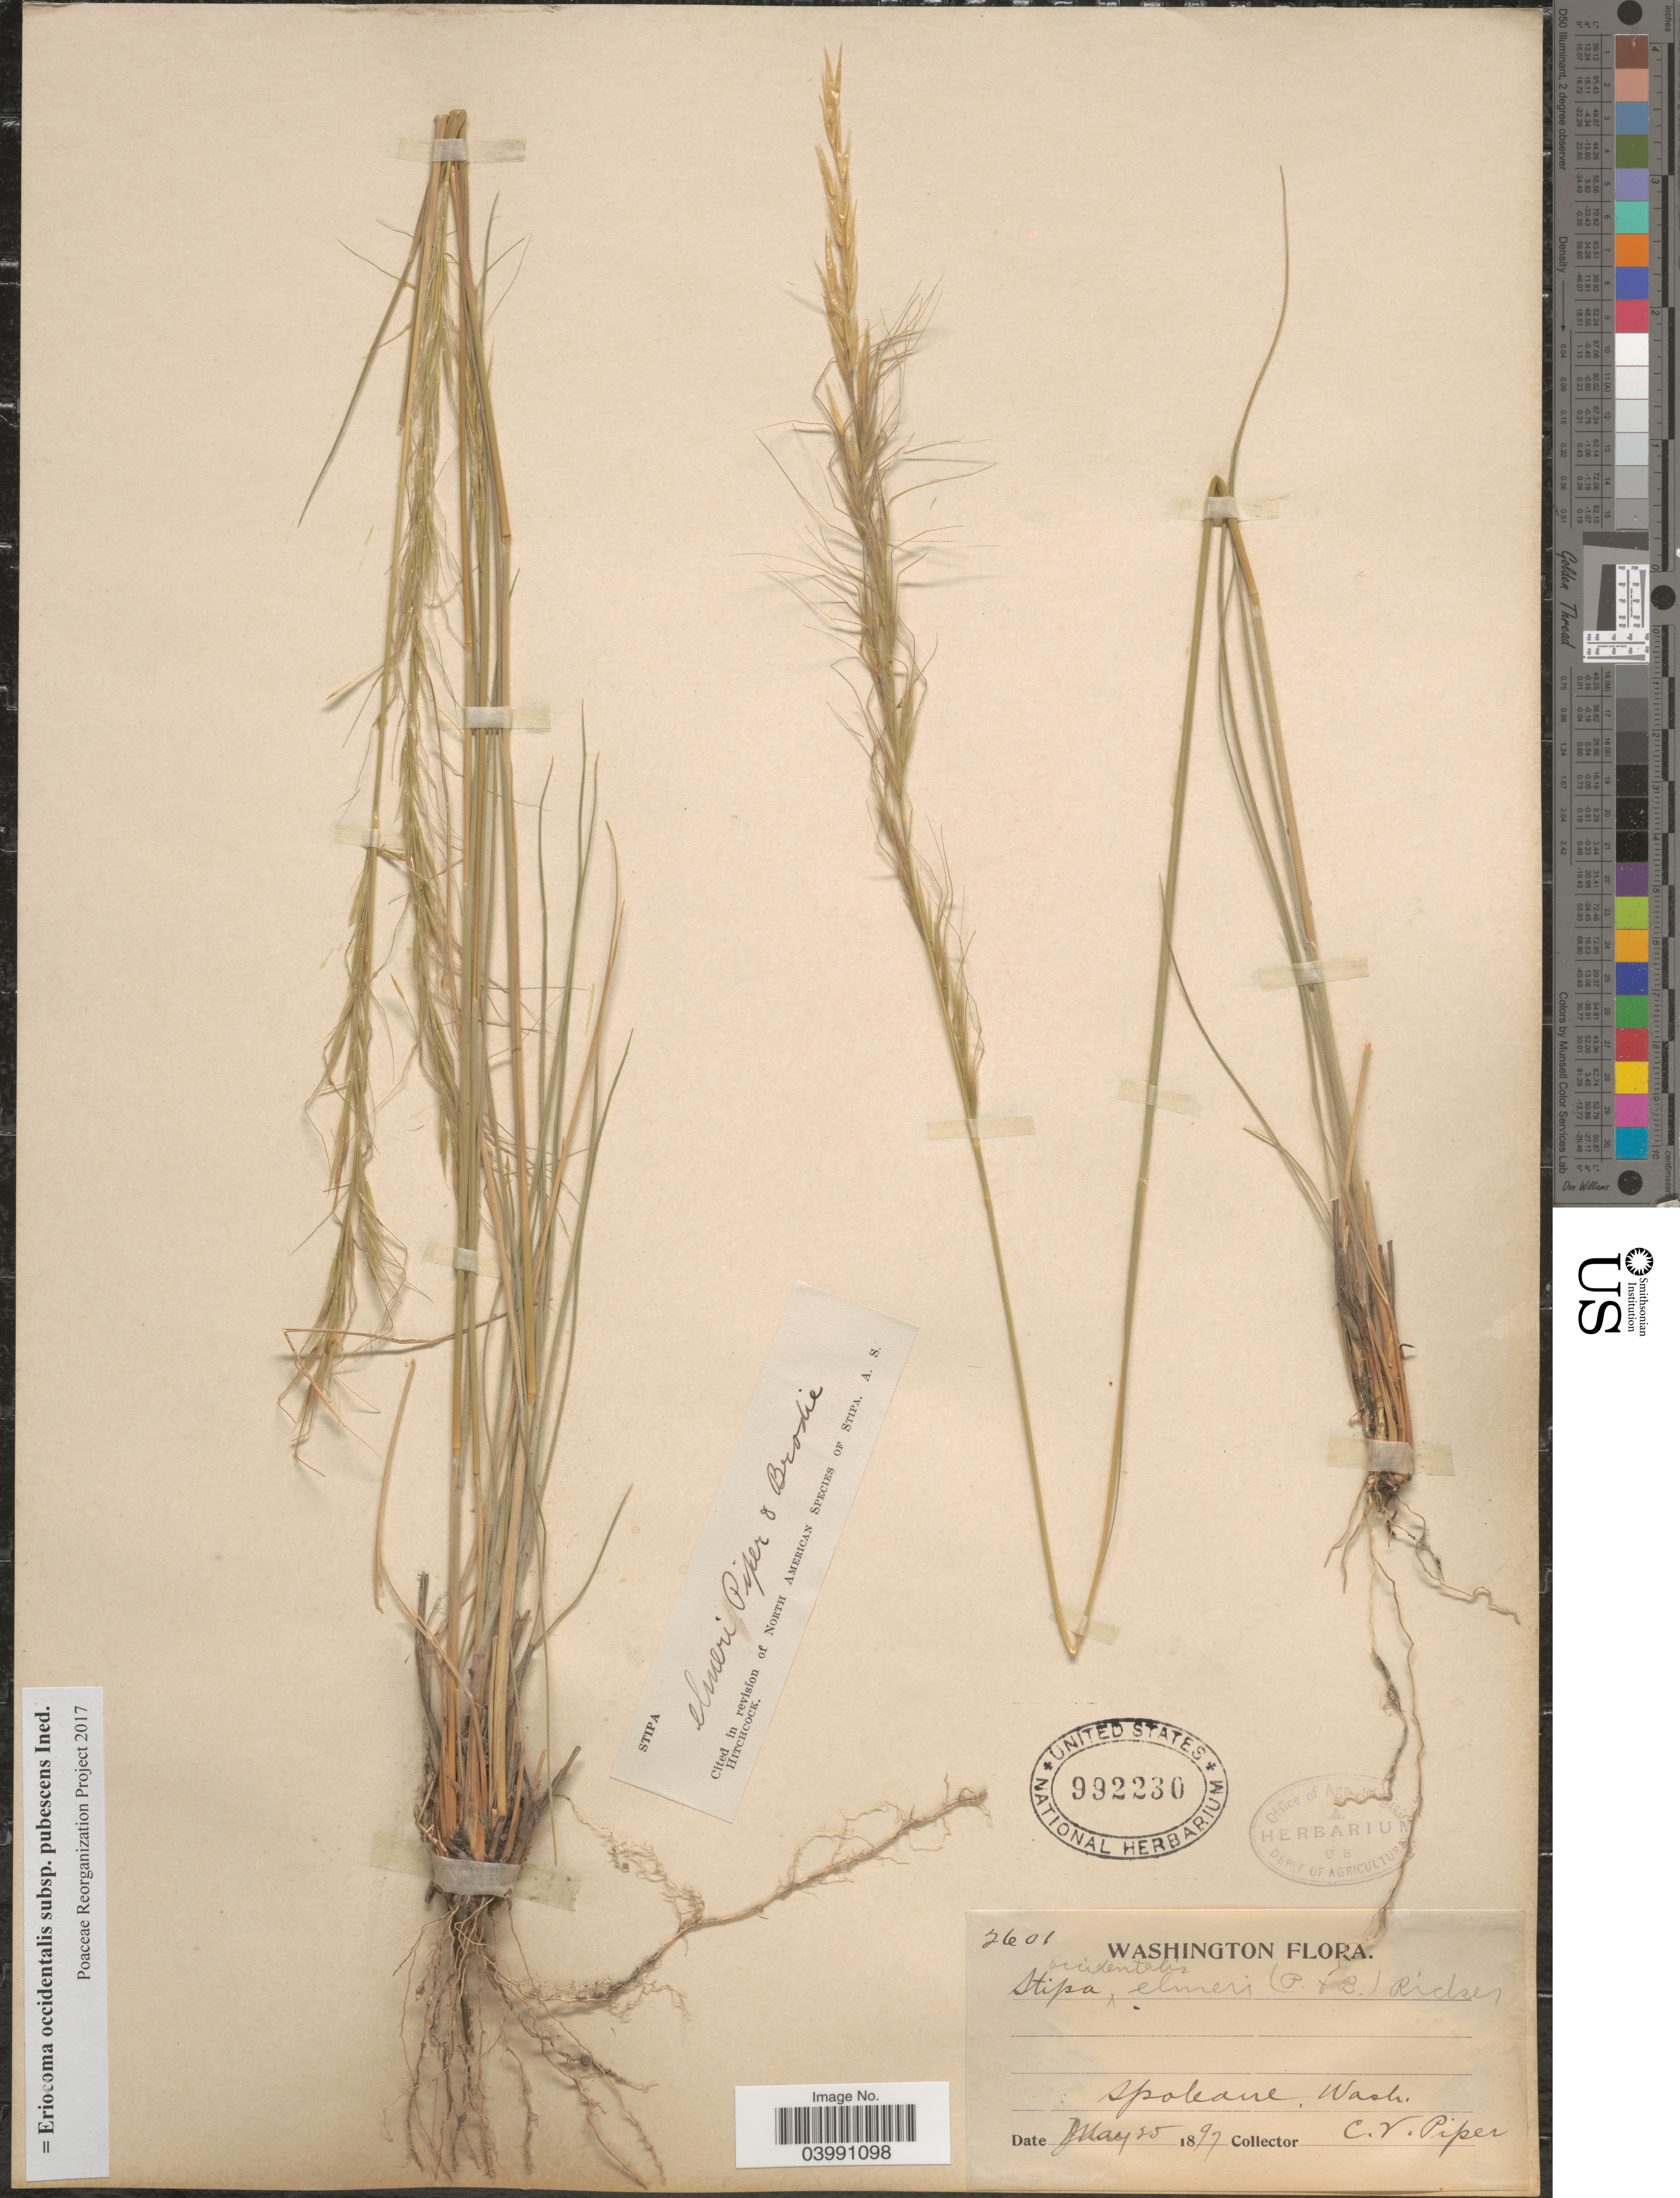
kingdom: Plantae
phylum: Tracheophyta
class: Liliopsida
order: Poales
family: Poaceae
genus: Eriocoma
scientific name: Eriocoma occidentalis subsp. pubescens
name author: (Vasey) Romasch.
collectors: C. V. Piper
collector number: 2601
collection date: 1897-05-25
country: United States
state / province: Washington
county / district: Spokane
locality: Spokane.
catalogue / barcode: US 992230